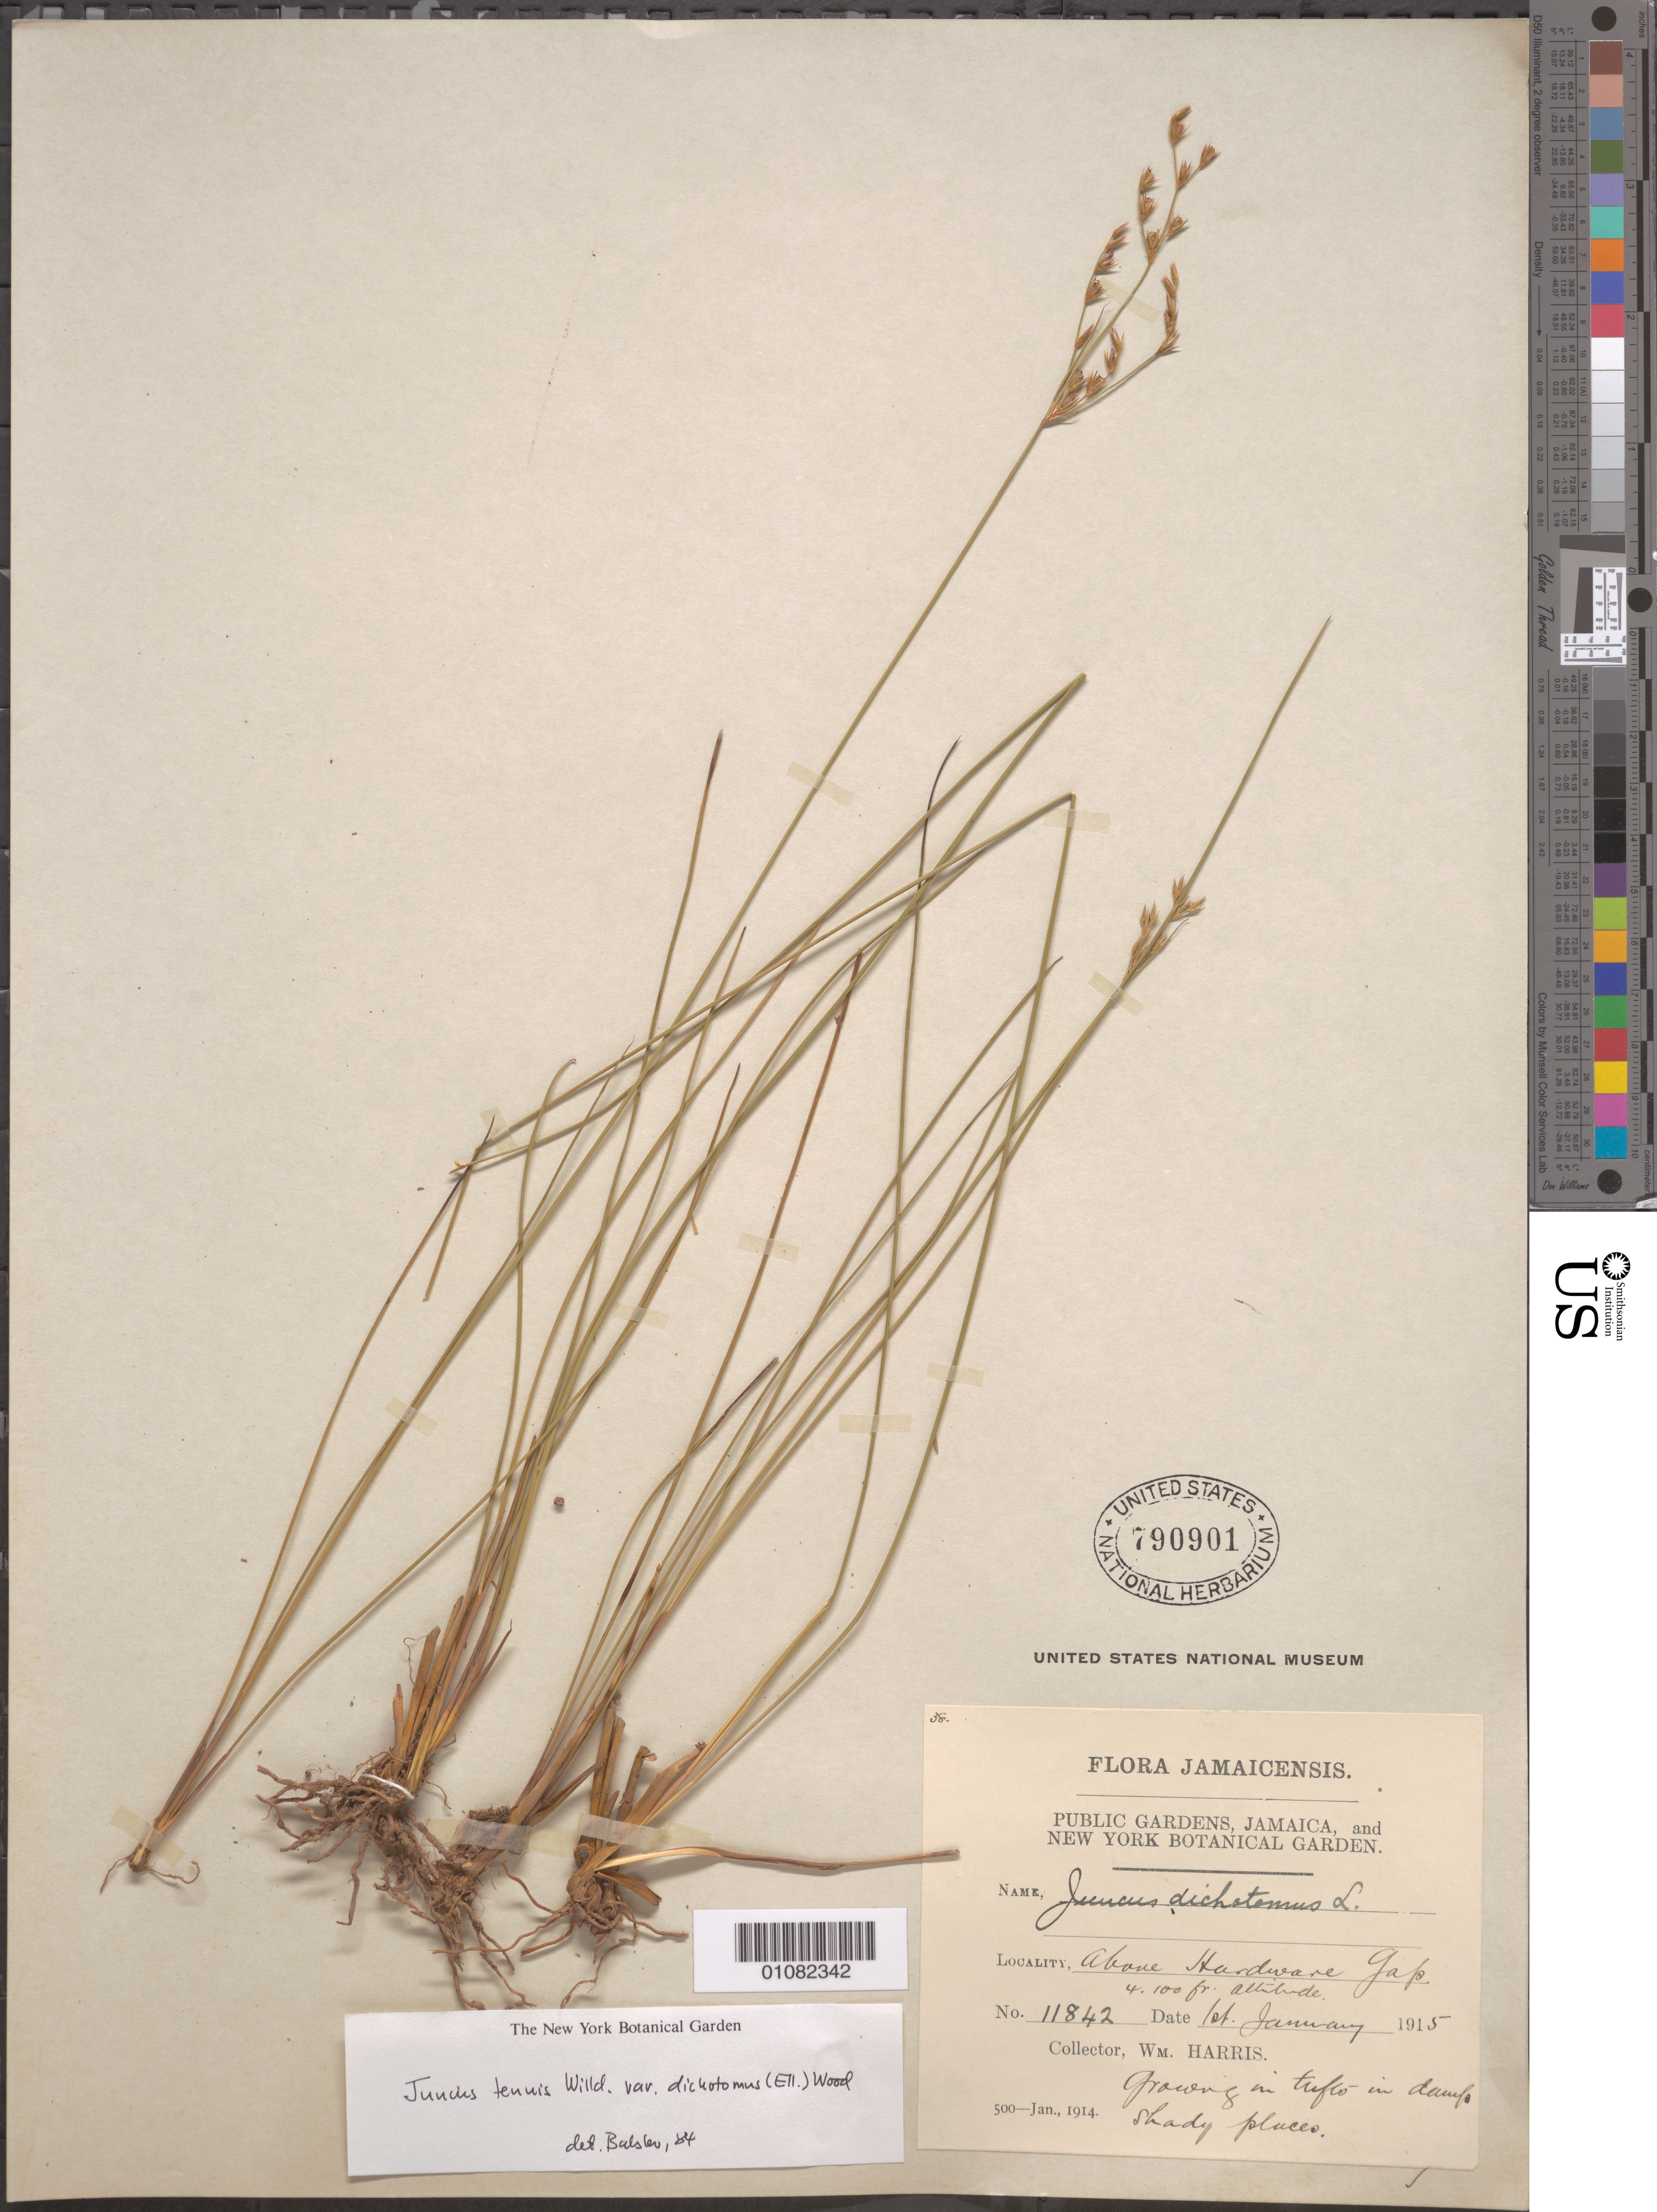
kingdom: Plantae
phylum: Tracheophyta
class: Liliopsida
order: Poales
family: Juncaceae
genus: Juncus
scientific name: Juncus tenuis var. dichotomus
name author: (Elliott) Alph. Wood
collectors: W. Harris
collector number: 11842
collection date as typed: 11 Jan 1915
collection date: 1915-01-11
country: Jamaica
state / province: Saint Andrew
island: Jamaica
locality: Above Hardware Gap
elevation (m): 1250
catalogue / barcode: US 790901